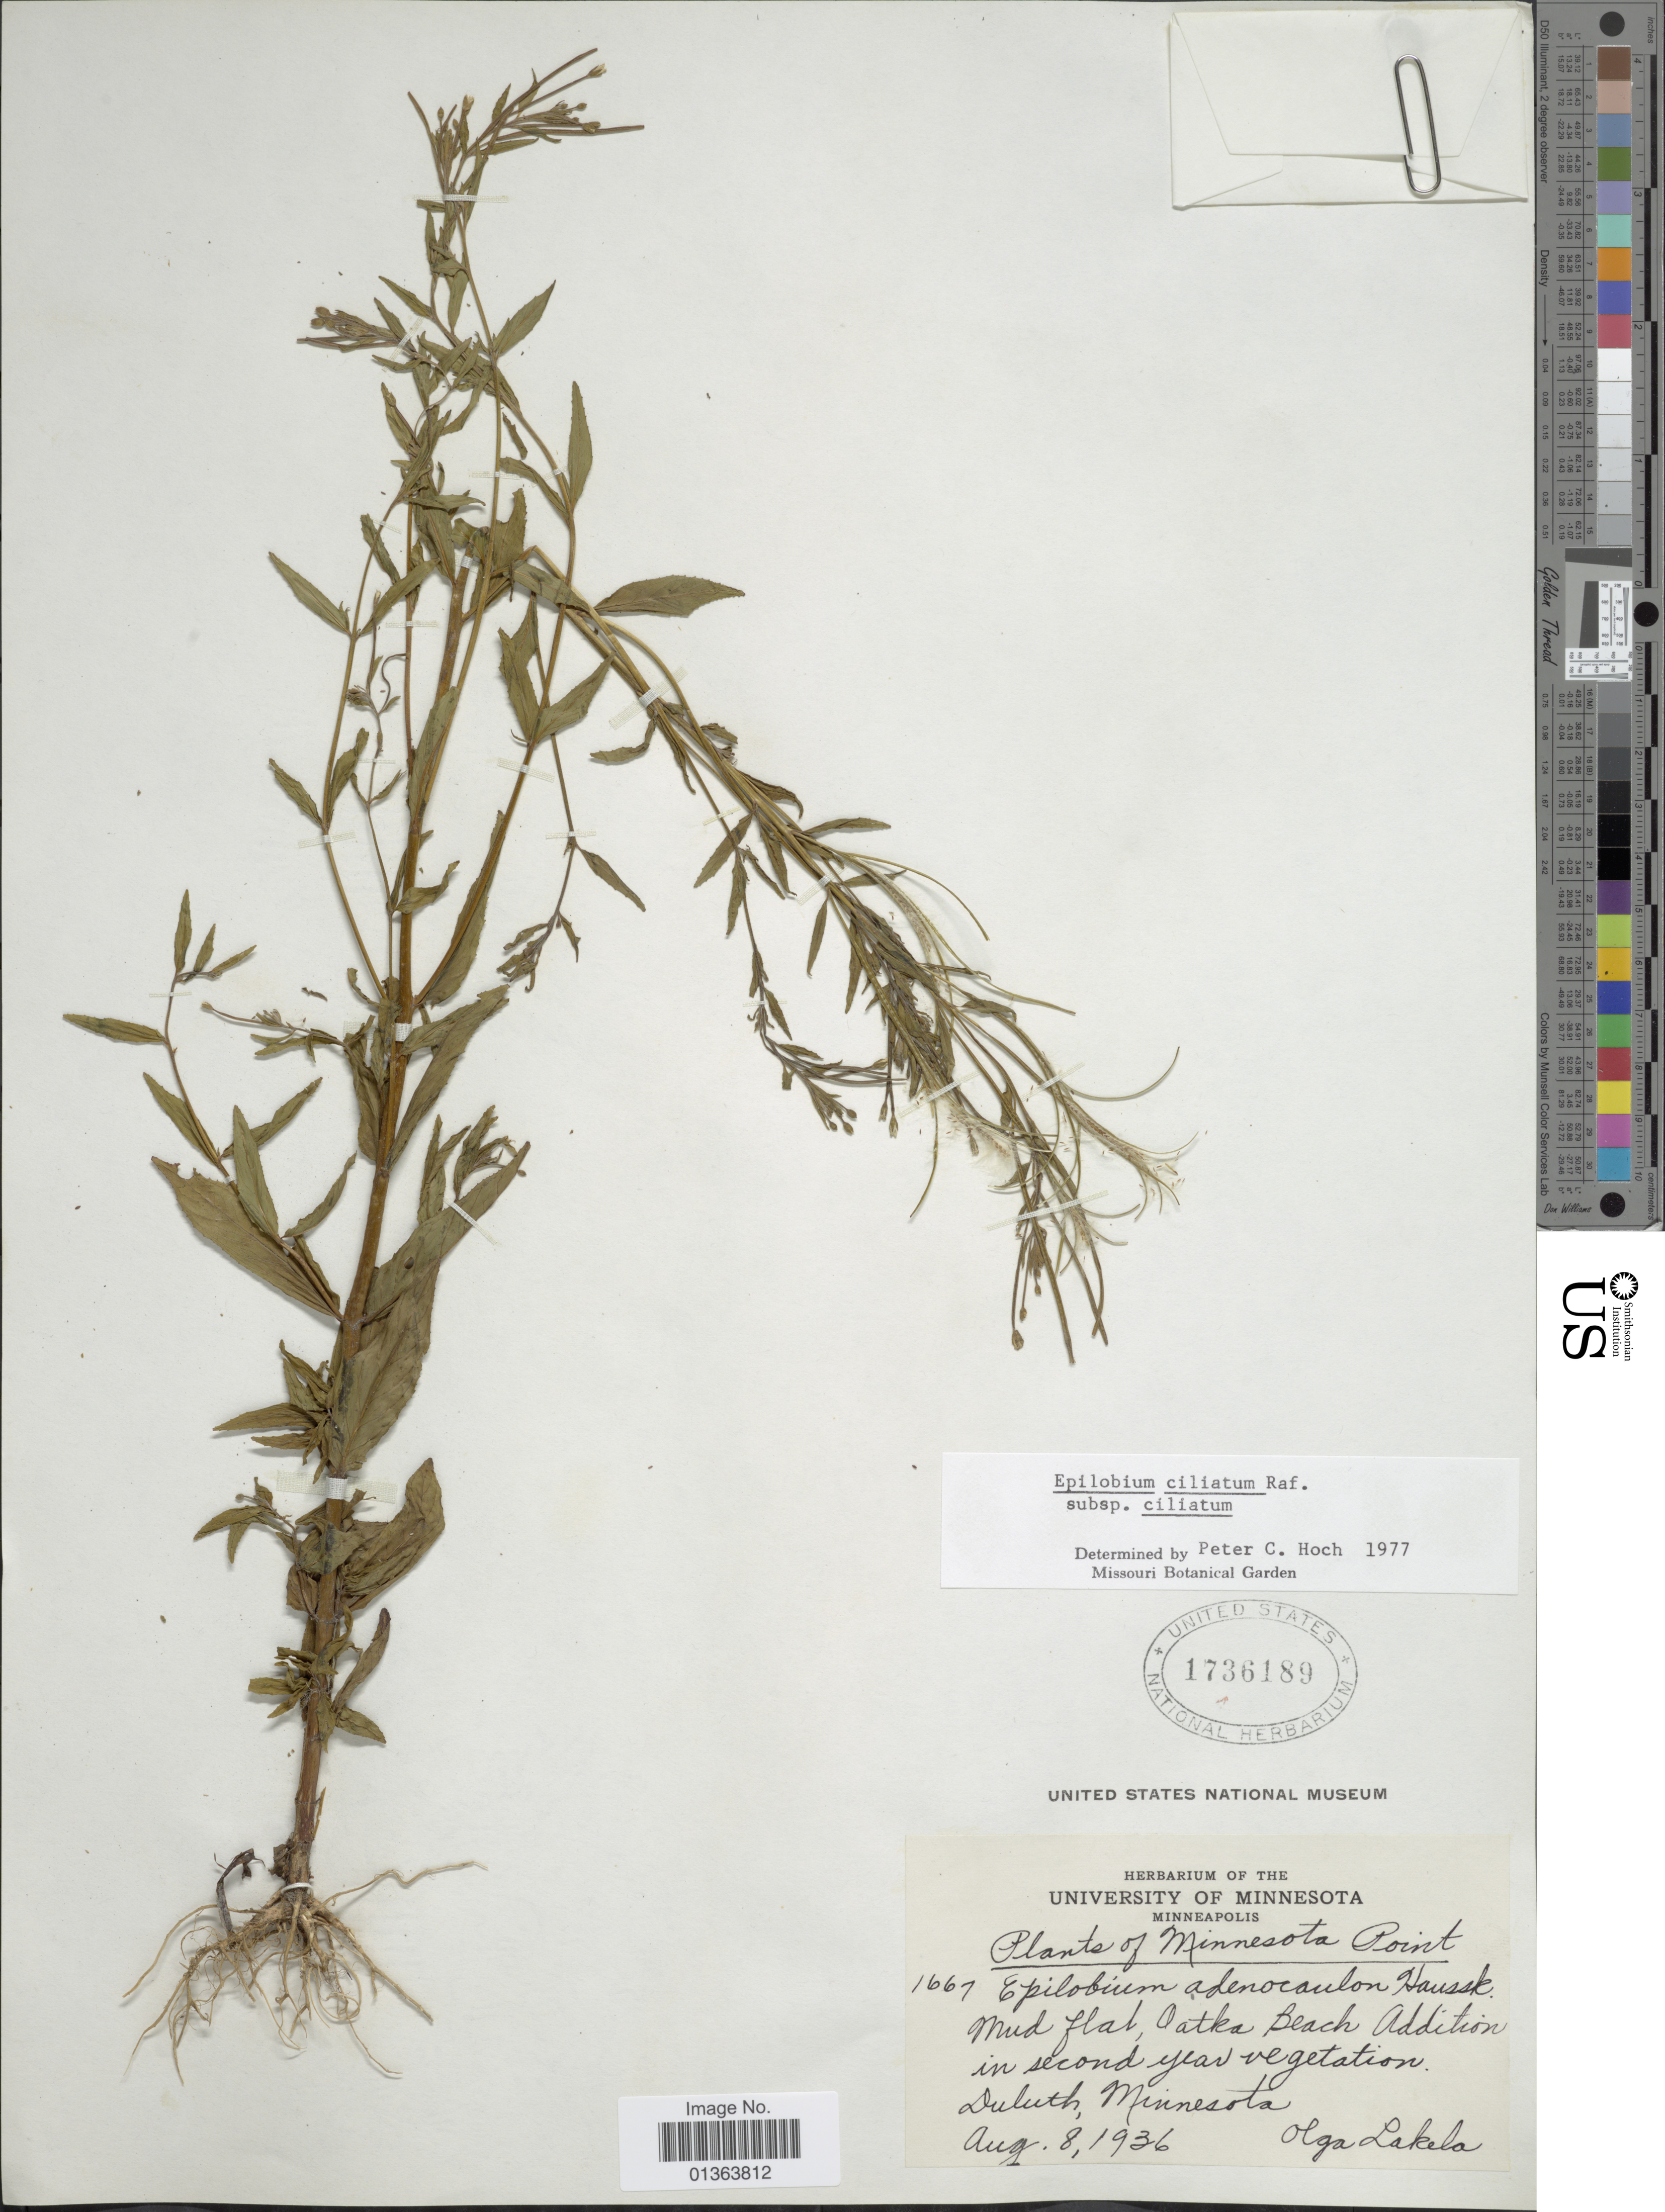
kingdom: Plantae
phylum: Tracheophyta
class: Magnoliopsida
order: Myrtales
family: Onagraceae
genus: Epilobium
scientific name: Epilobium ciliatum subsp. ciliatum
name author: Raf.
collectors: O. K. Lakela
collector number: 1667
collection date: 1936-08-08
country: United States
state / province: Minnesota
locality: Oatka Beach. Duluth.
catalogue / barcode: US 1736189